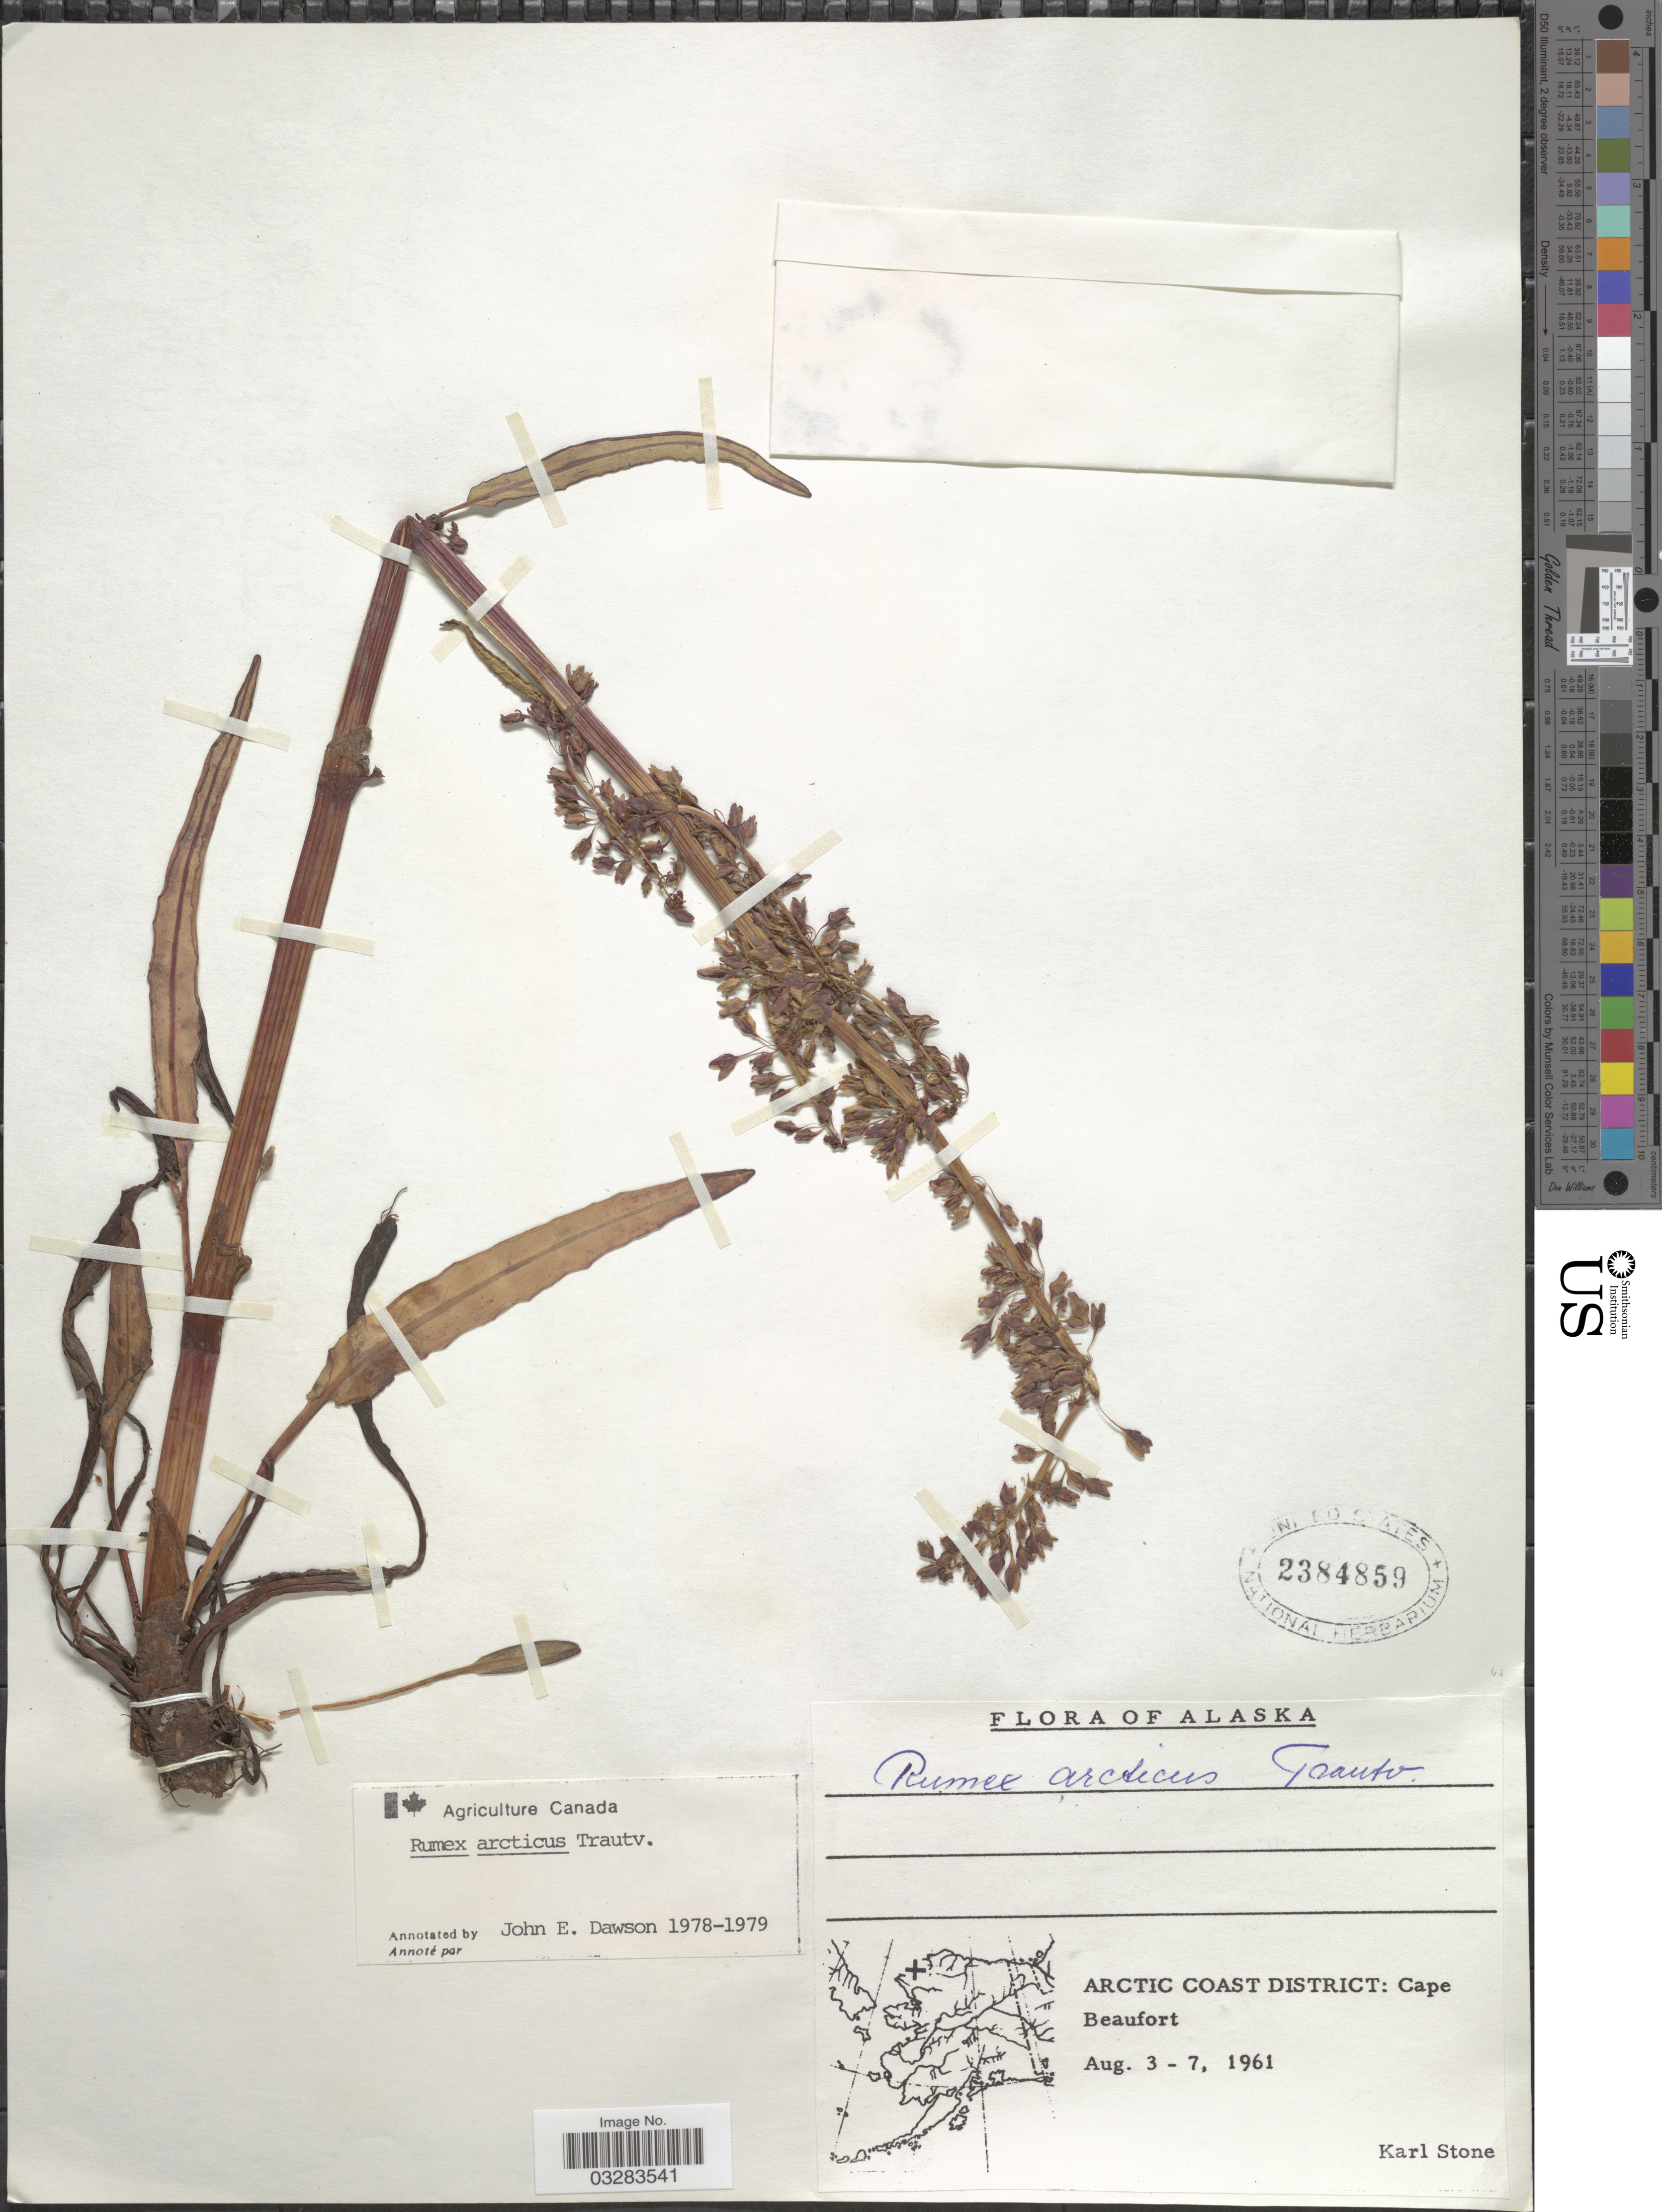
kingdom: Plantae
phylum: Tracheophyta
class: Magnoliopsida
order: Caryophyllales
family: Polygonaceae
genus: Rumex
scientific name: Rumex arcticus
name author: Trautv.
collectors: K. Stone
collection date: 1961-08-03/1961-08-07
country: United States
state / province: Alaska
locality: Arctic Coast District: Cape Beaufort.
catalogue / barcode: US 2384859